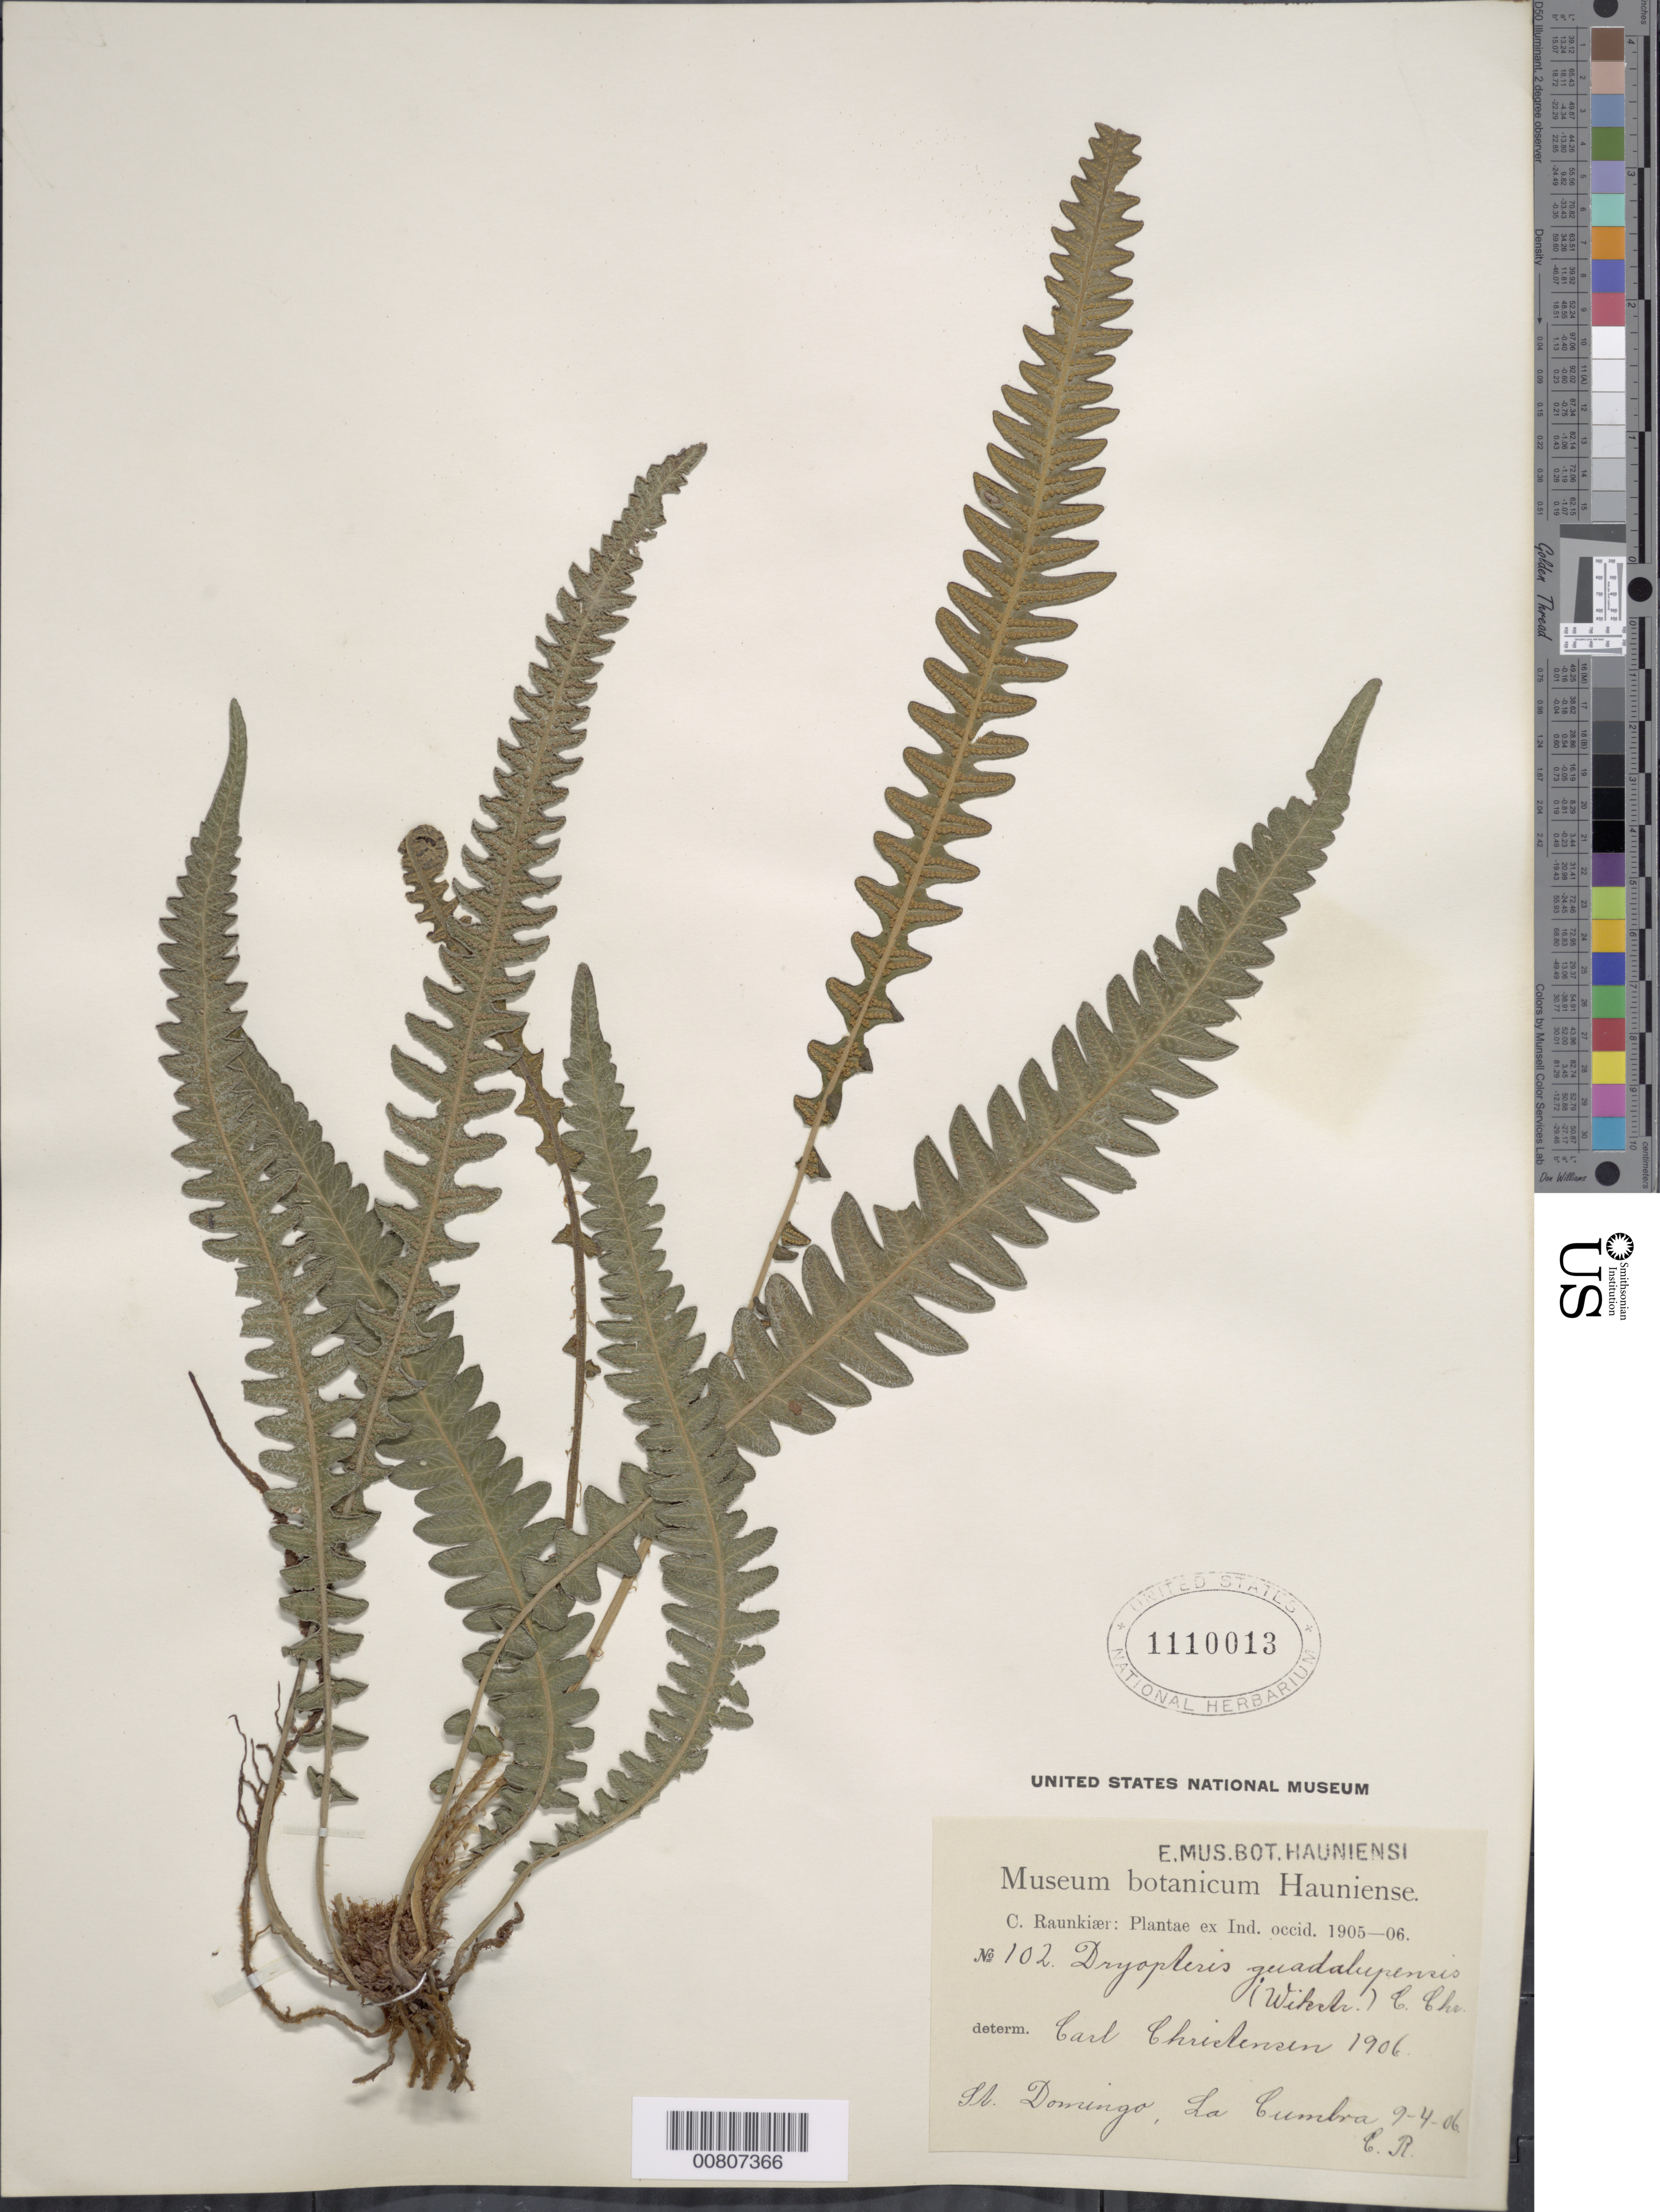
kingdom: Plantae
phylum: Tracheophyta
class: Polypodiopsida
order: Polypodiales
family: Thelypteridaceae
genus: Goniopteris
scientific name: Goniopteris guadelupensis (Wikstr.) comb. nov., ined 2015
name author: (Wikstr.)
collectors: C. C. Raunkiaer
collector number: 102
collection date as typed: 09 Apr 1906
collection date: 1906-04-09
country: Dominican Republic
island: Hispaniola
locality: La Cumbra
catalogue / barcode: US 1110013